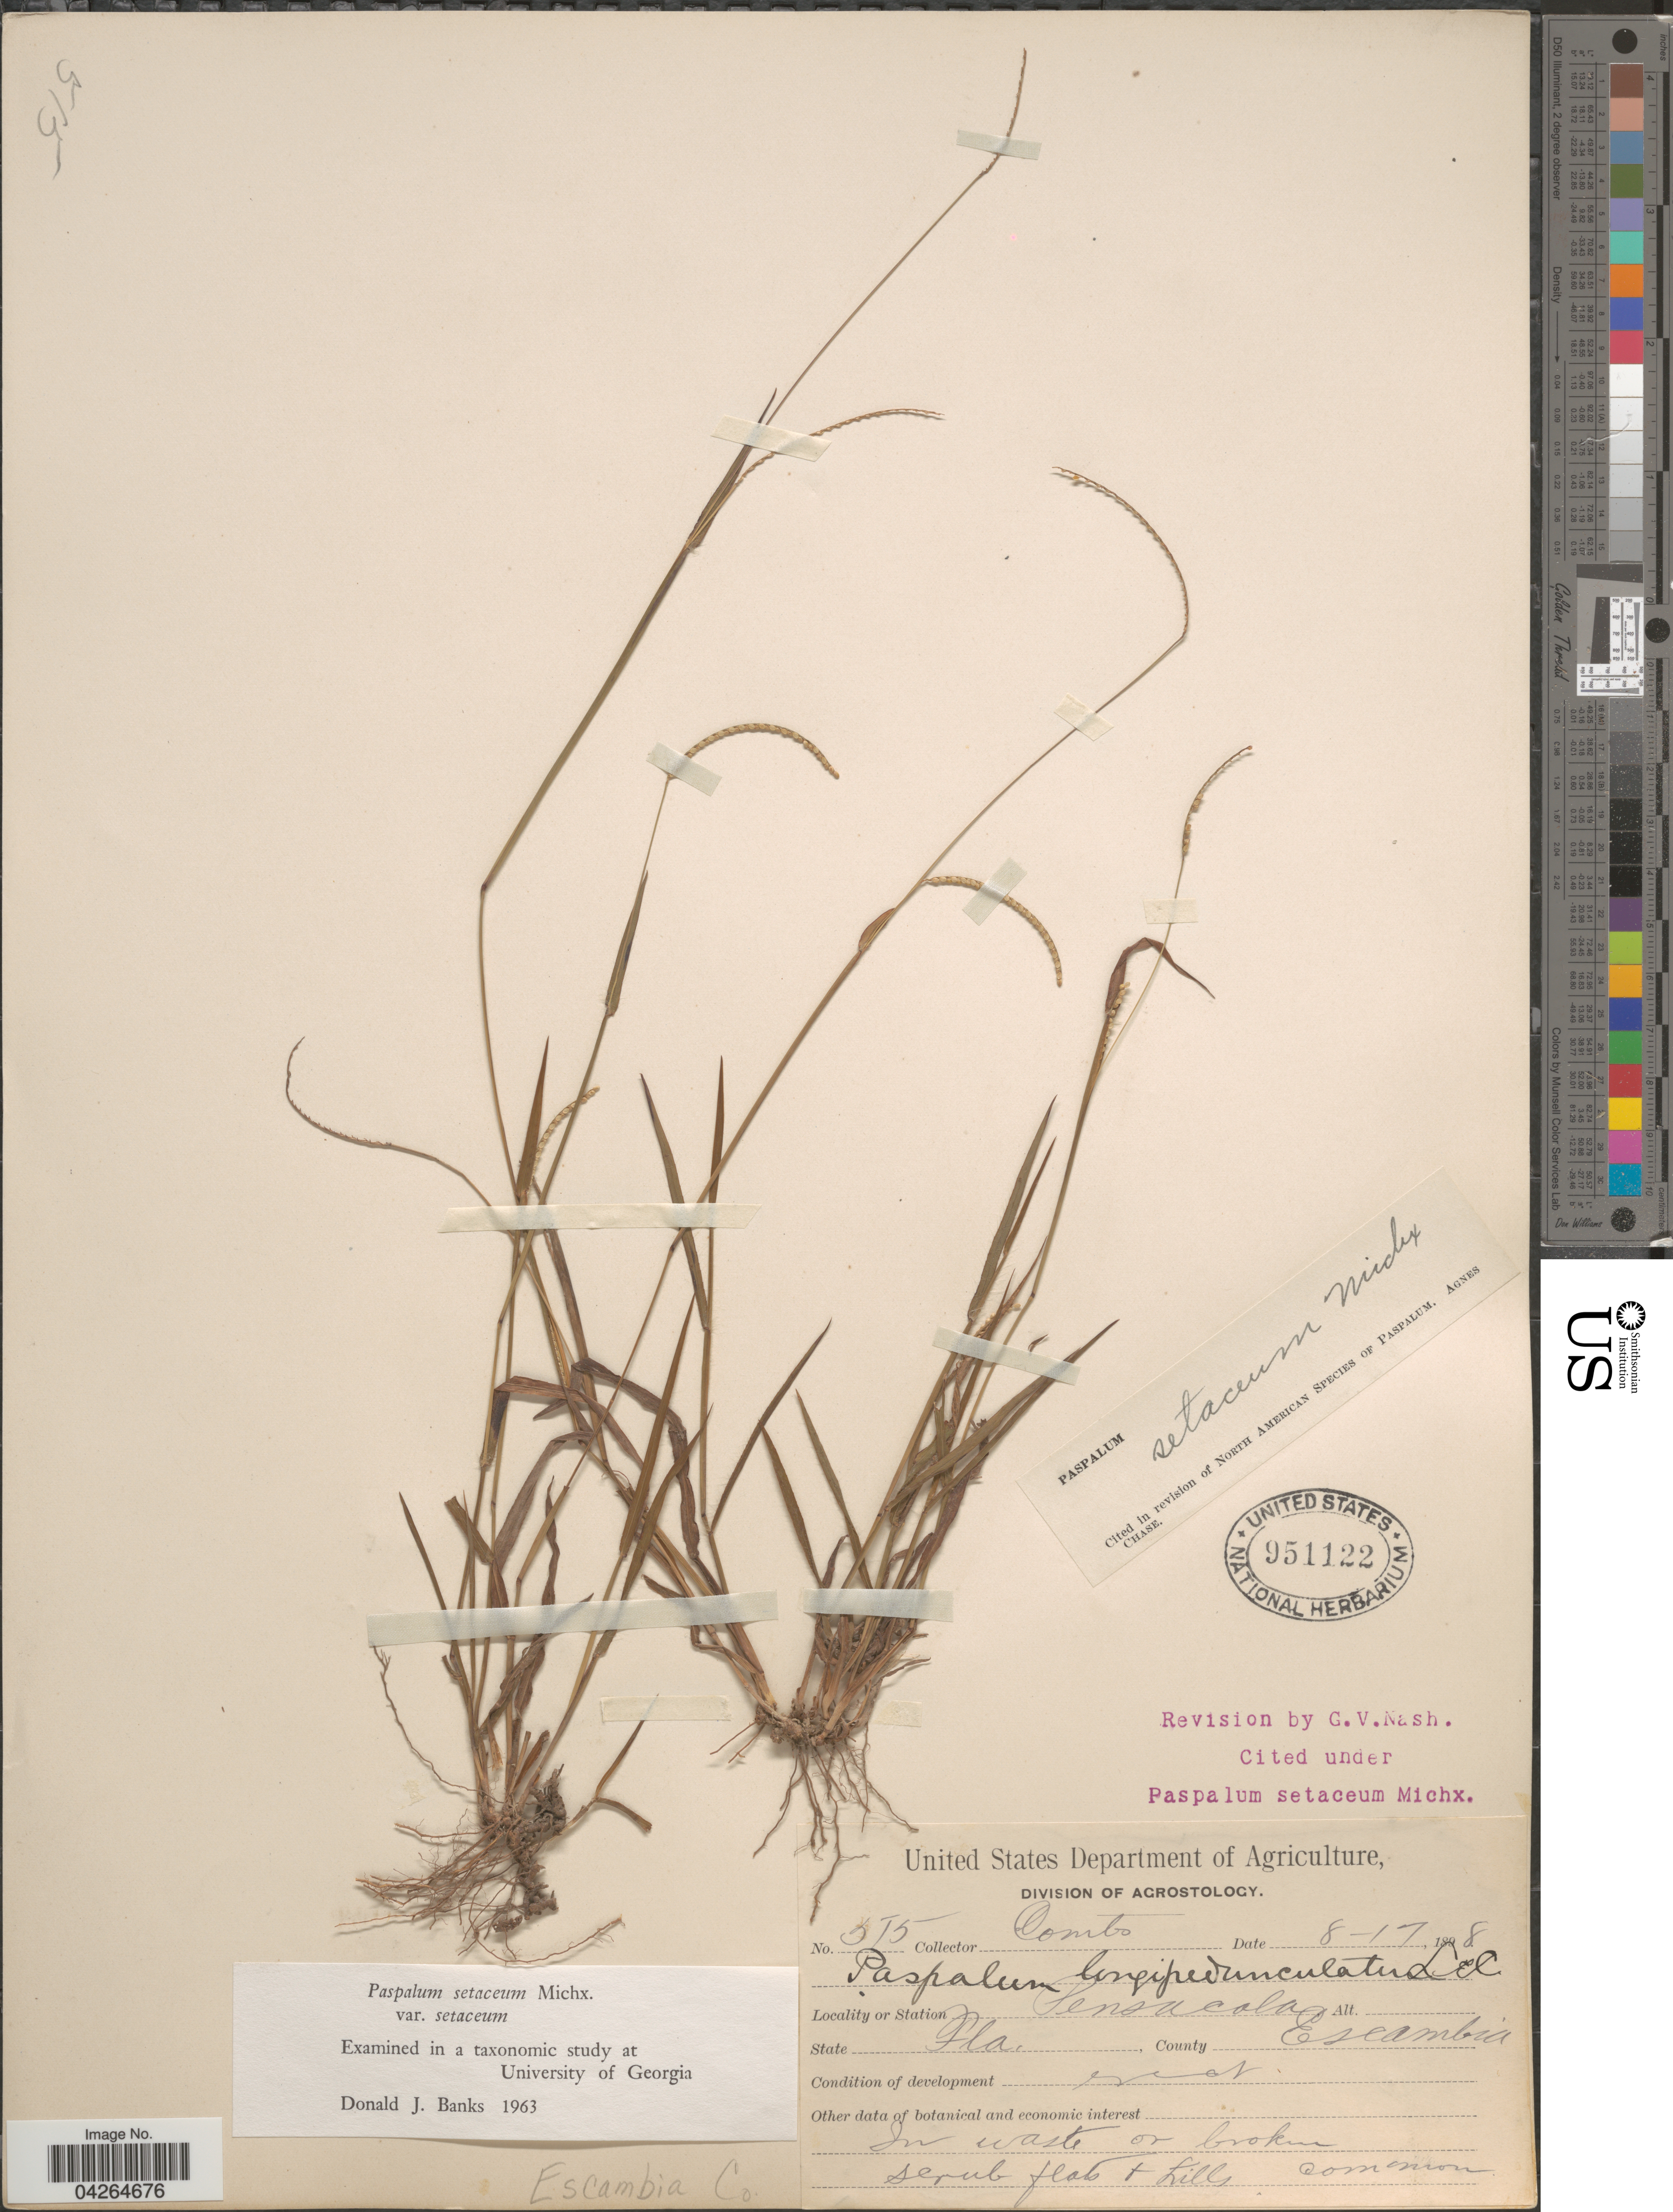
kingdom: Plantae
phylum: Tracheophyta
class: Liliopsida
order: Poales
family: Poaceae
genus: Paspalum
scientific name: Paspalum setaceum var. setaceum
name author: Michx.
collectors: -. Combs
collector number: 515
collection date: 1898-08-17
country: United States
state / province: Florida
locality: Pensacola. County Escambia.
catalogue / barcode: US 951122